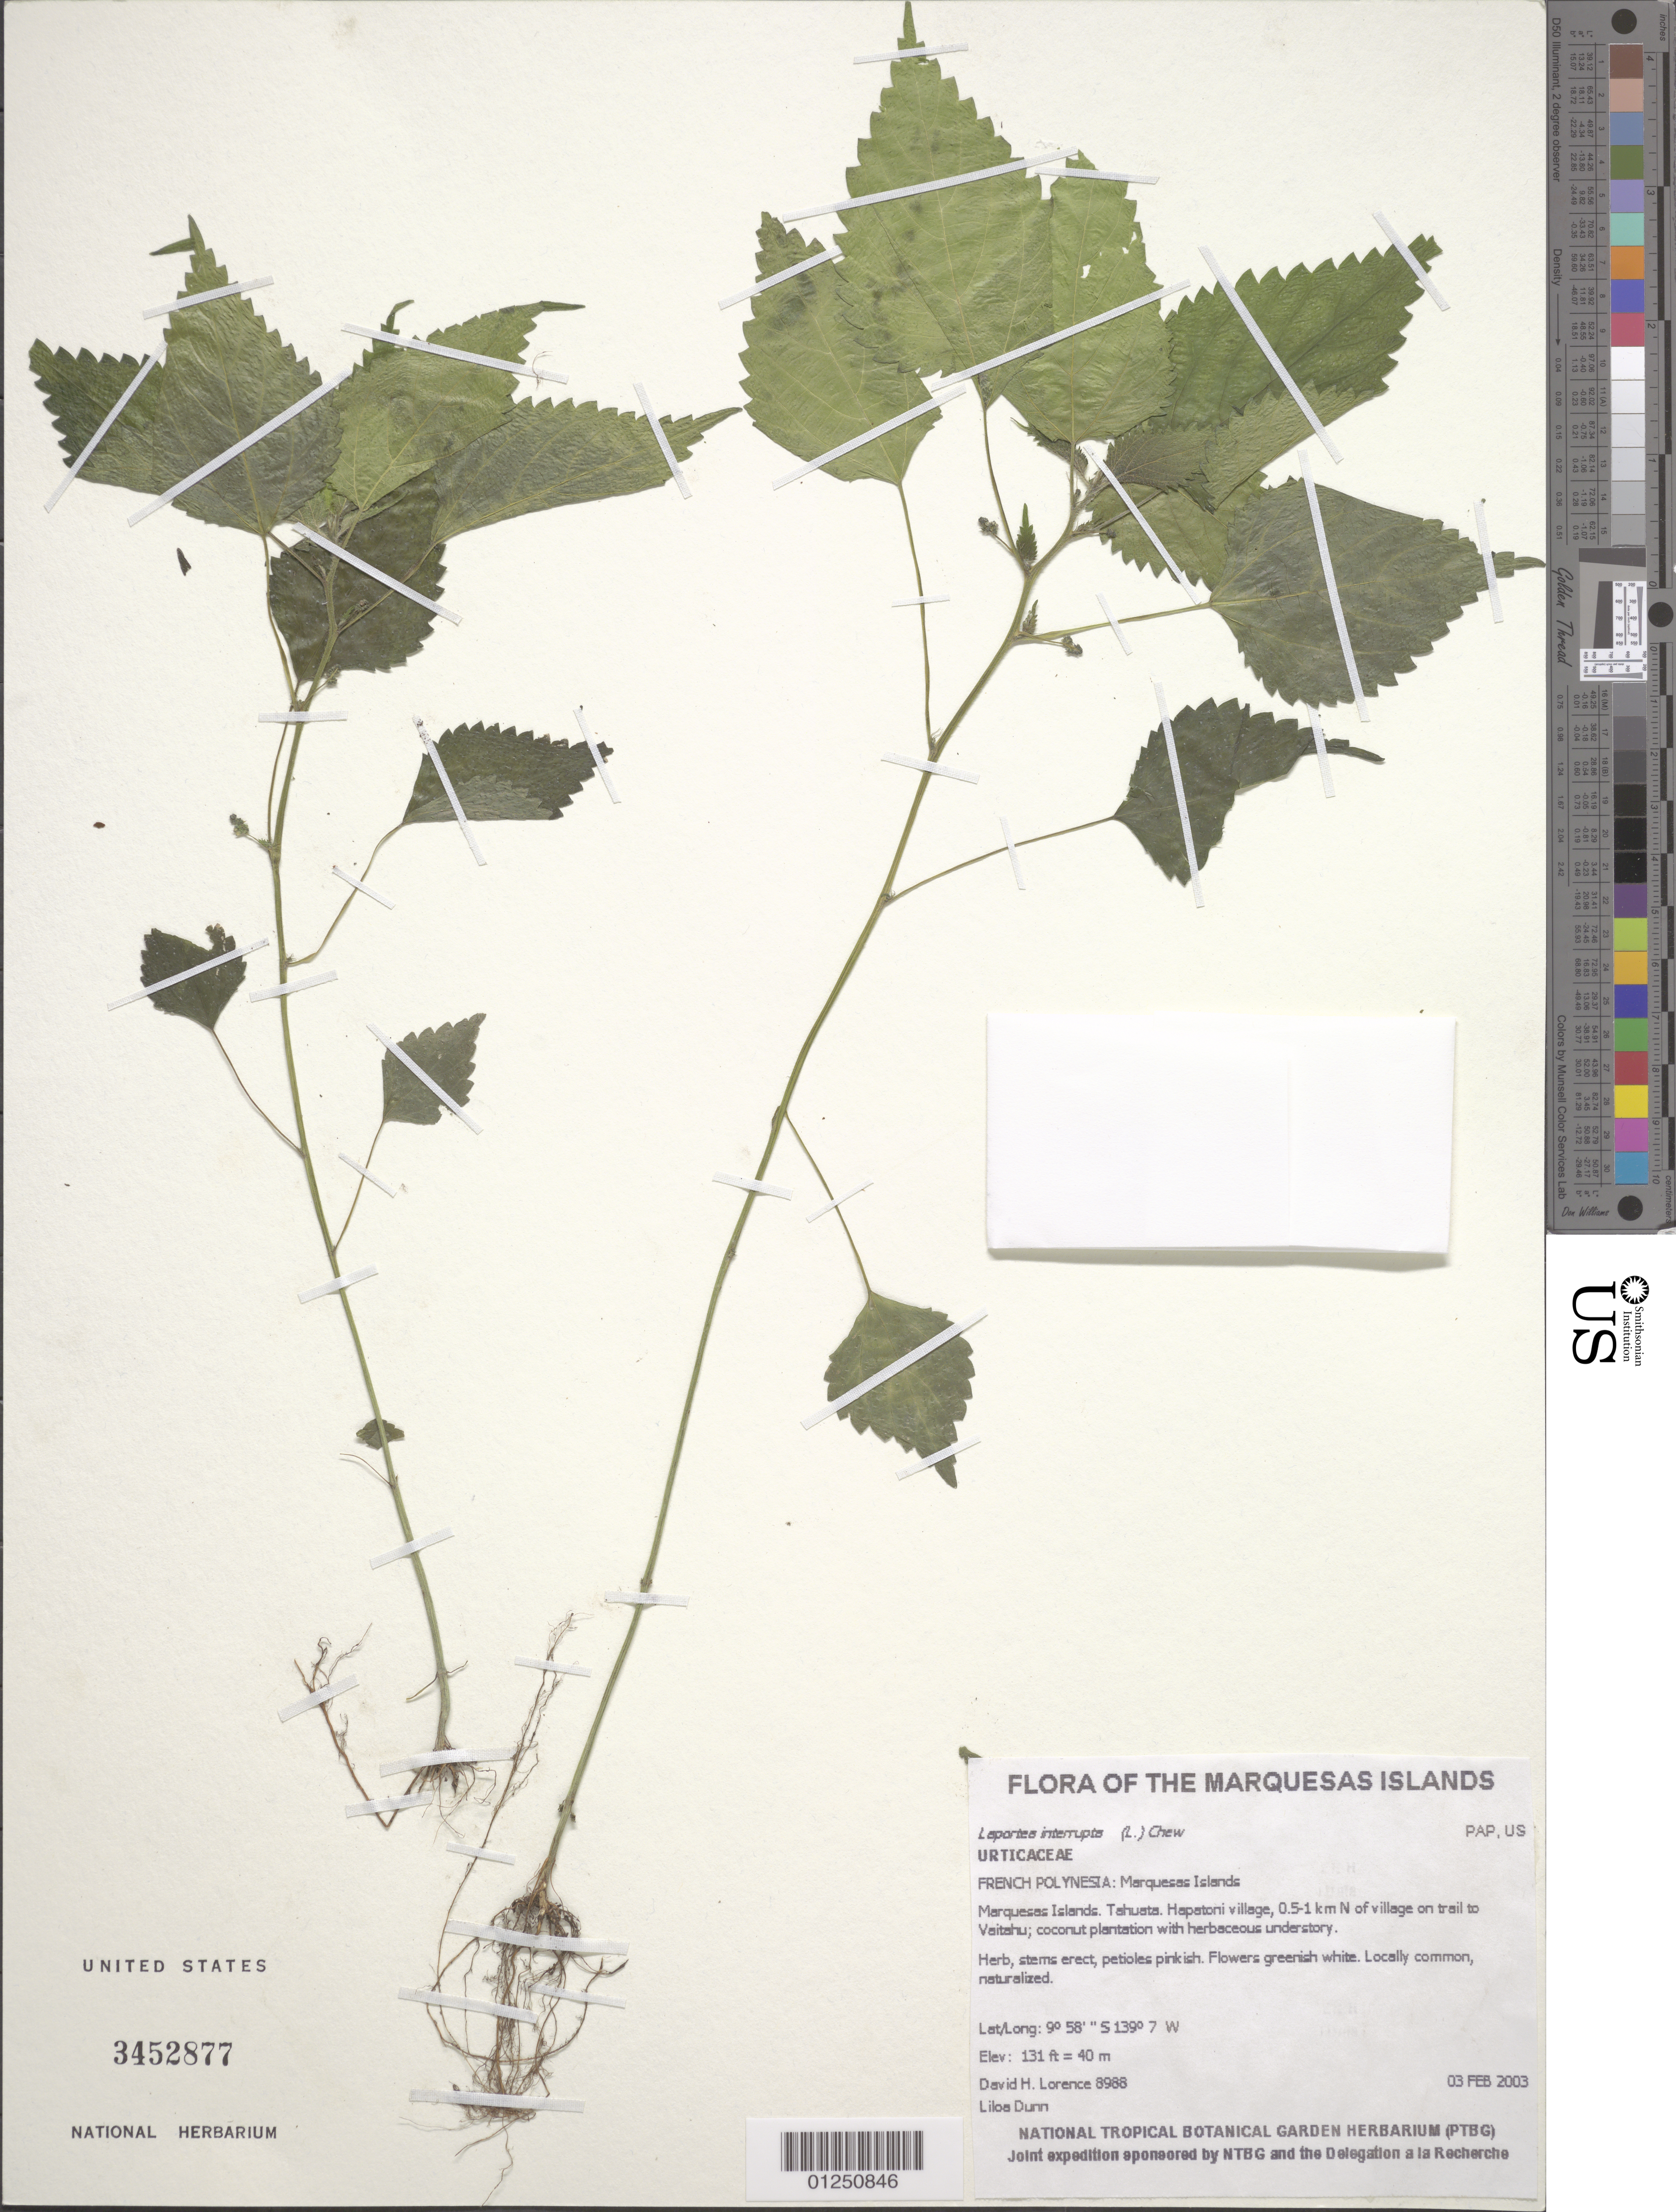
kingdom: Plantae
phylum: Tracheophyta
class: Magnoliopsida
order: Rosales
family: Urticaceae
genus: Laportea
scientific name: Laportea interrupta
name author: (L.) Chew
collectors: D. Lorence & L. Dunn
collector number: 8988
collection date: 2003-02-03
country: French Polynesia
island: Tahuata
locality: Hapatoni village, 0.5-1 km N of village on trail to Vaitahu; coconut plantation with herbaceous understory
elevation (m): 40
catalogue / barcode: US 3452877